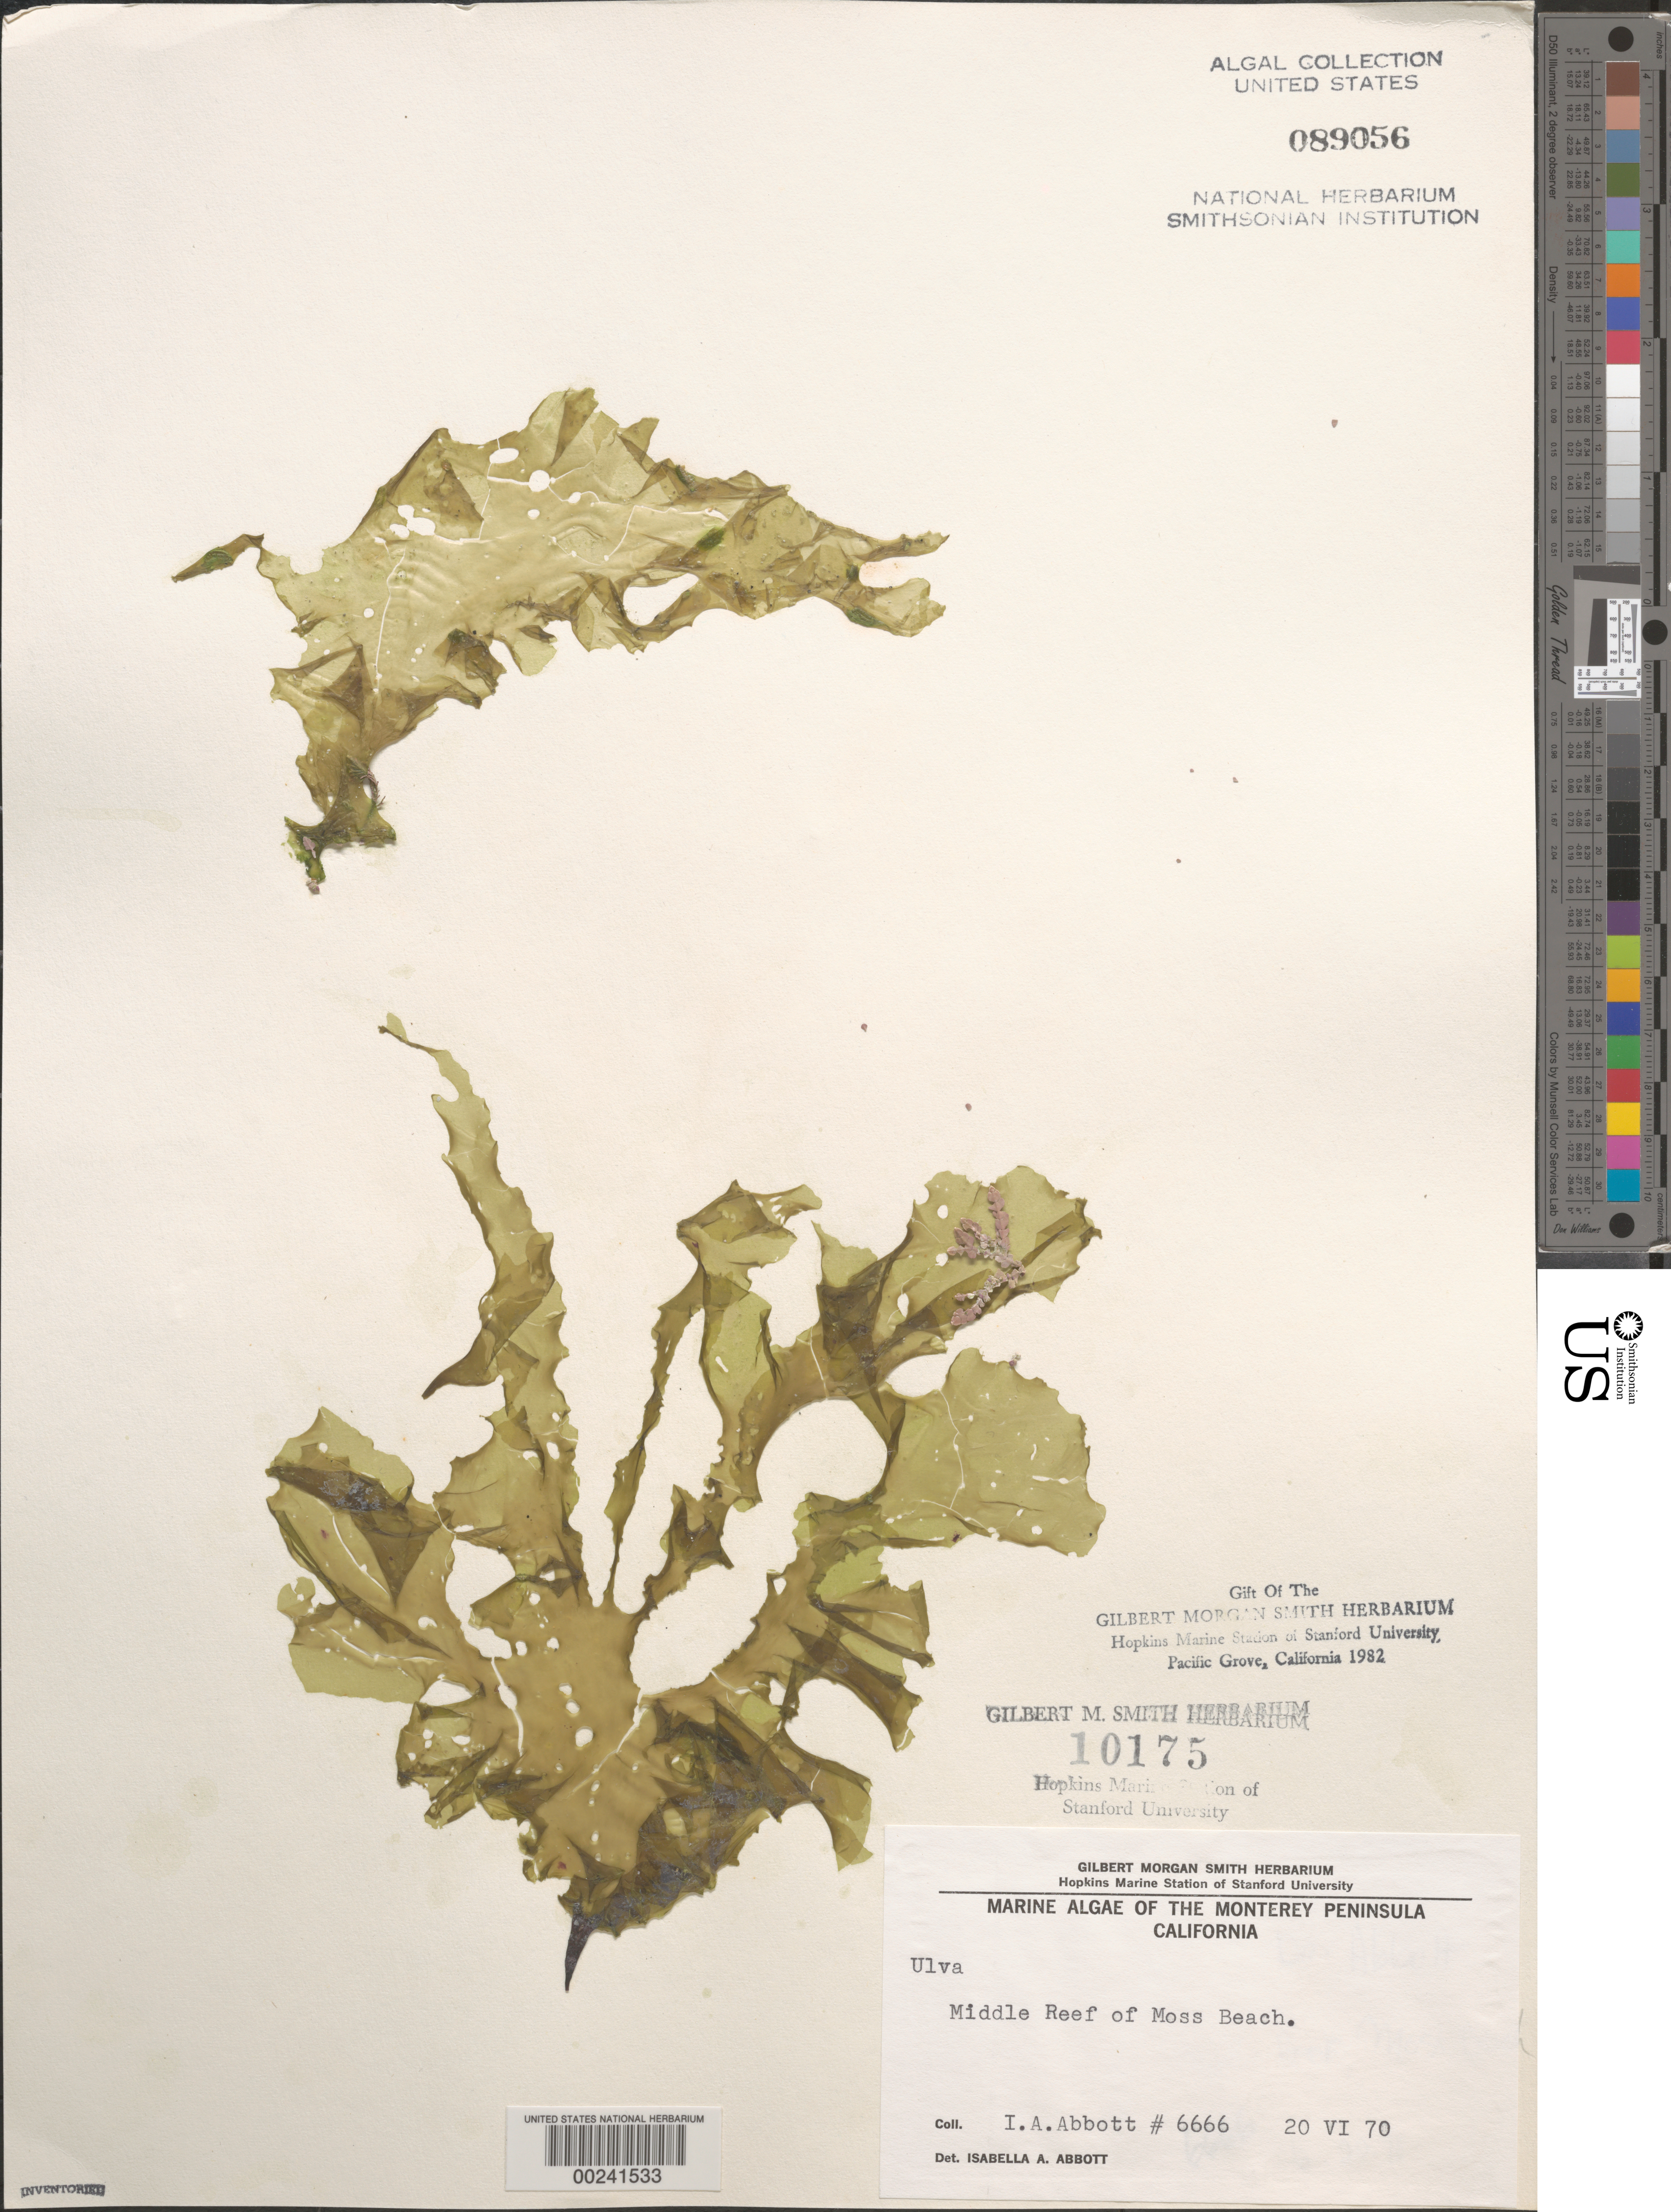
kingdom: Plantae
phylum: Chlorophyta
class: Ulvophyceae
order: Ulvales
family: Ulvaceae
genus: Ulva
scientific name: Ulva sp.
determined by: Abbott, Isabella A.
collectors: I. A. Abbott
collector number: IAA 6666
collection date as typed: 20 Jun 1970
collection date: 1970-06-20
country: United States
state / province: California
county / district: Monterey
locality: Middle Reef of Moss Beach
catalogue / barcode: US 89056